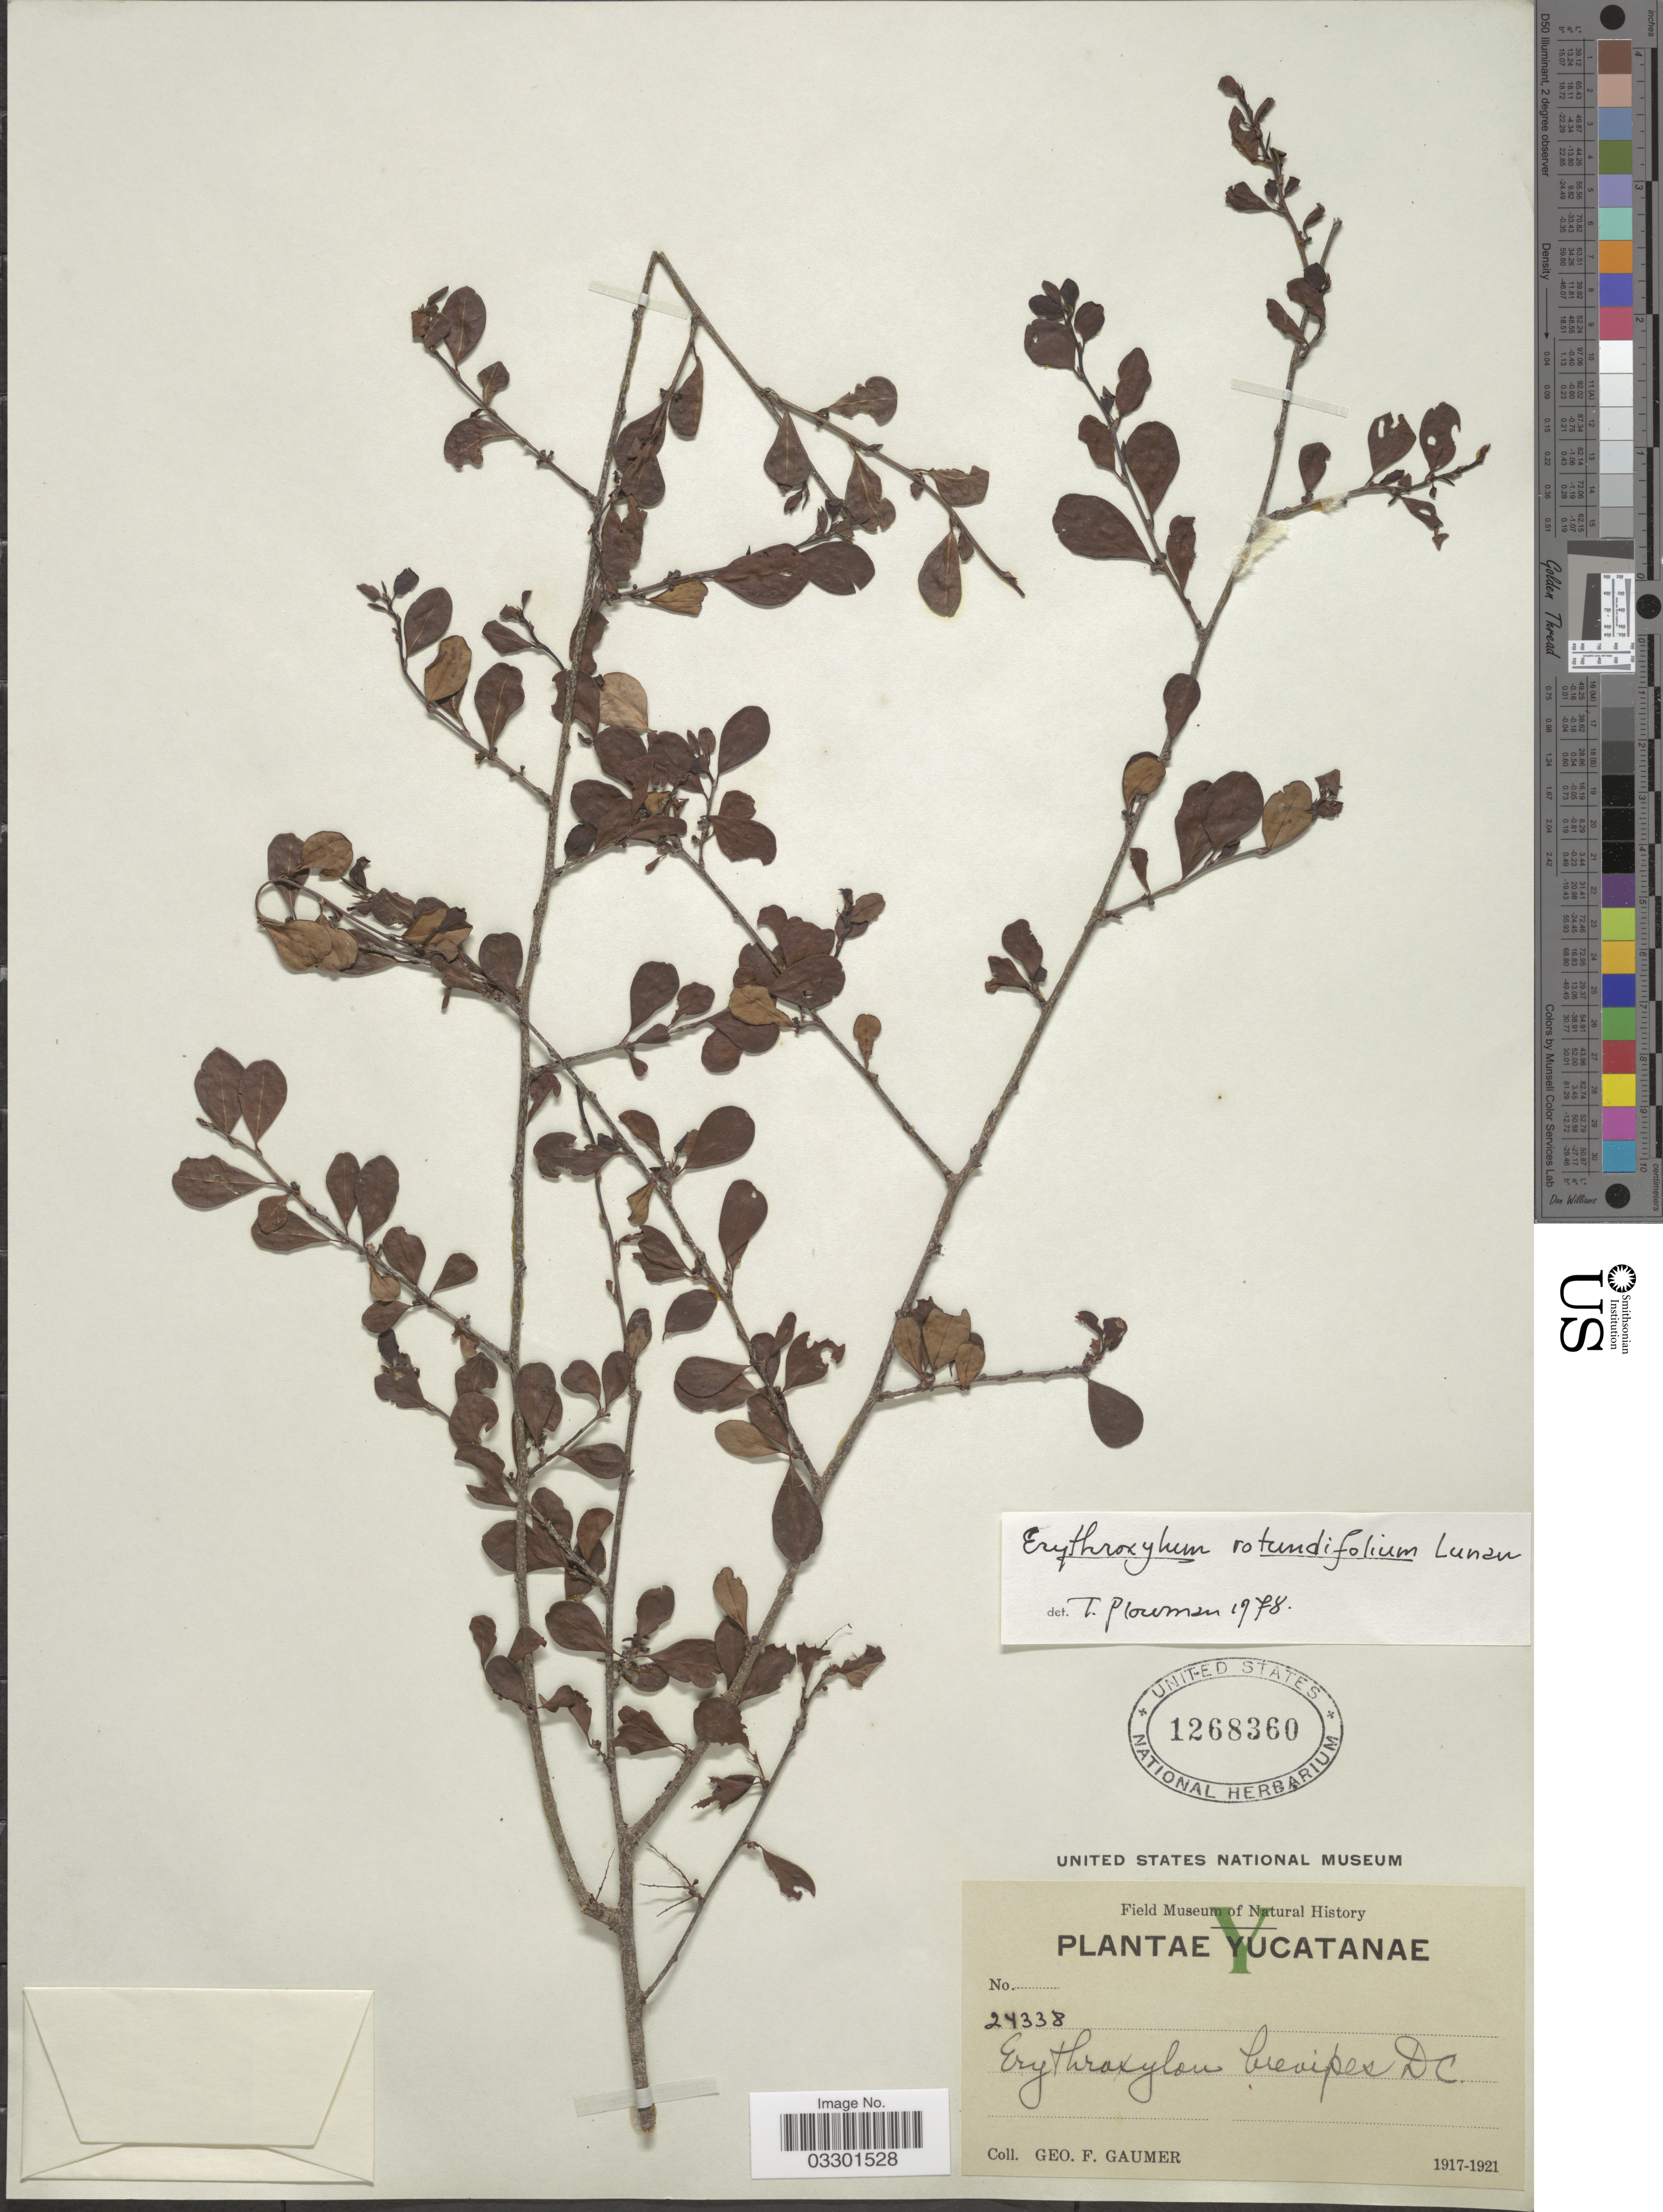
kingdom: Plantae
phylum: Tracheophyta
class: Magnoliopsida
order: Malpighiales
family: Erythroxylaceae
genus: Erythroxylum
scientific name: Erythroxylum rotundifolium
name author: Lunan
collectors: G. F. Gaumer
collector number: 24338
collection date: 1917/1921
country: Mexico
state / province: Yucatán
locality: Yucatanae.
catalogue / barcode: US 1268360